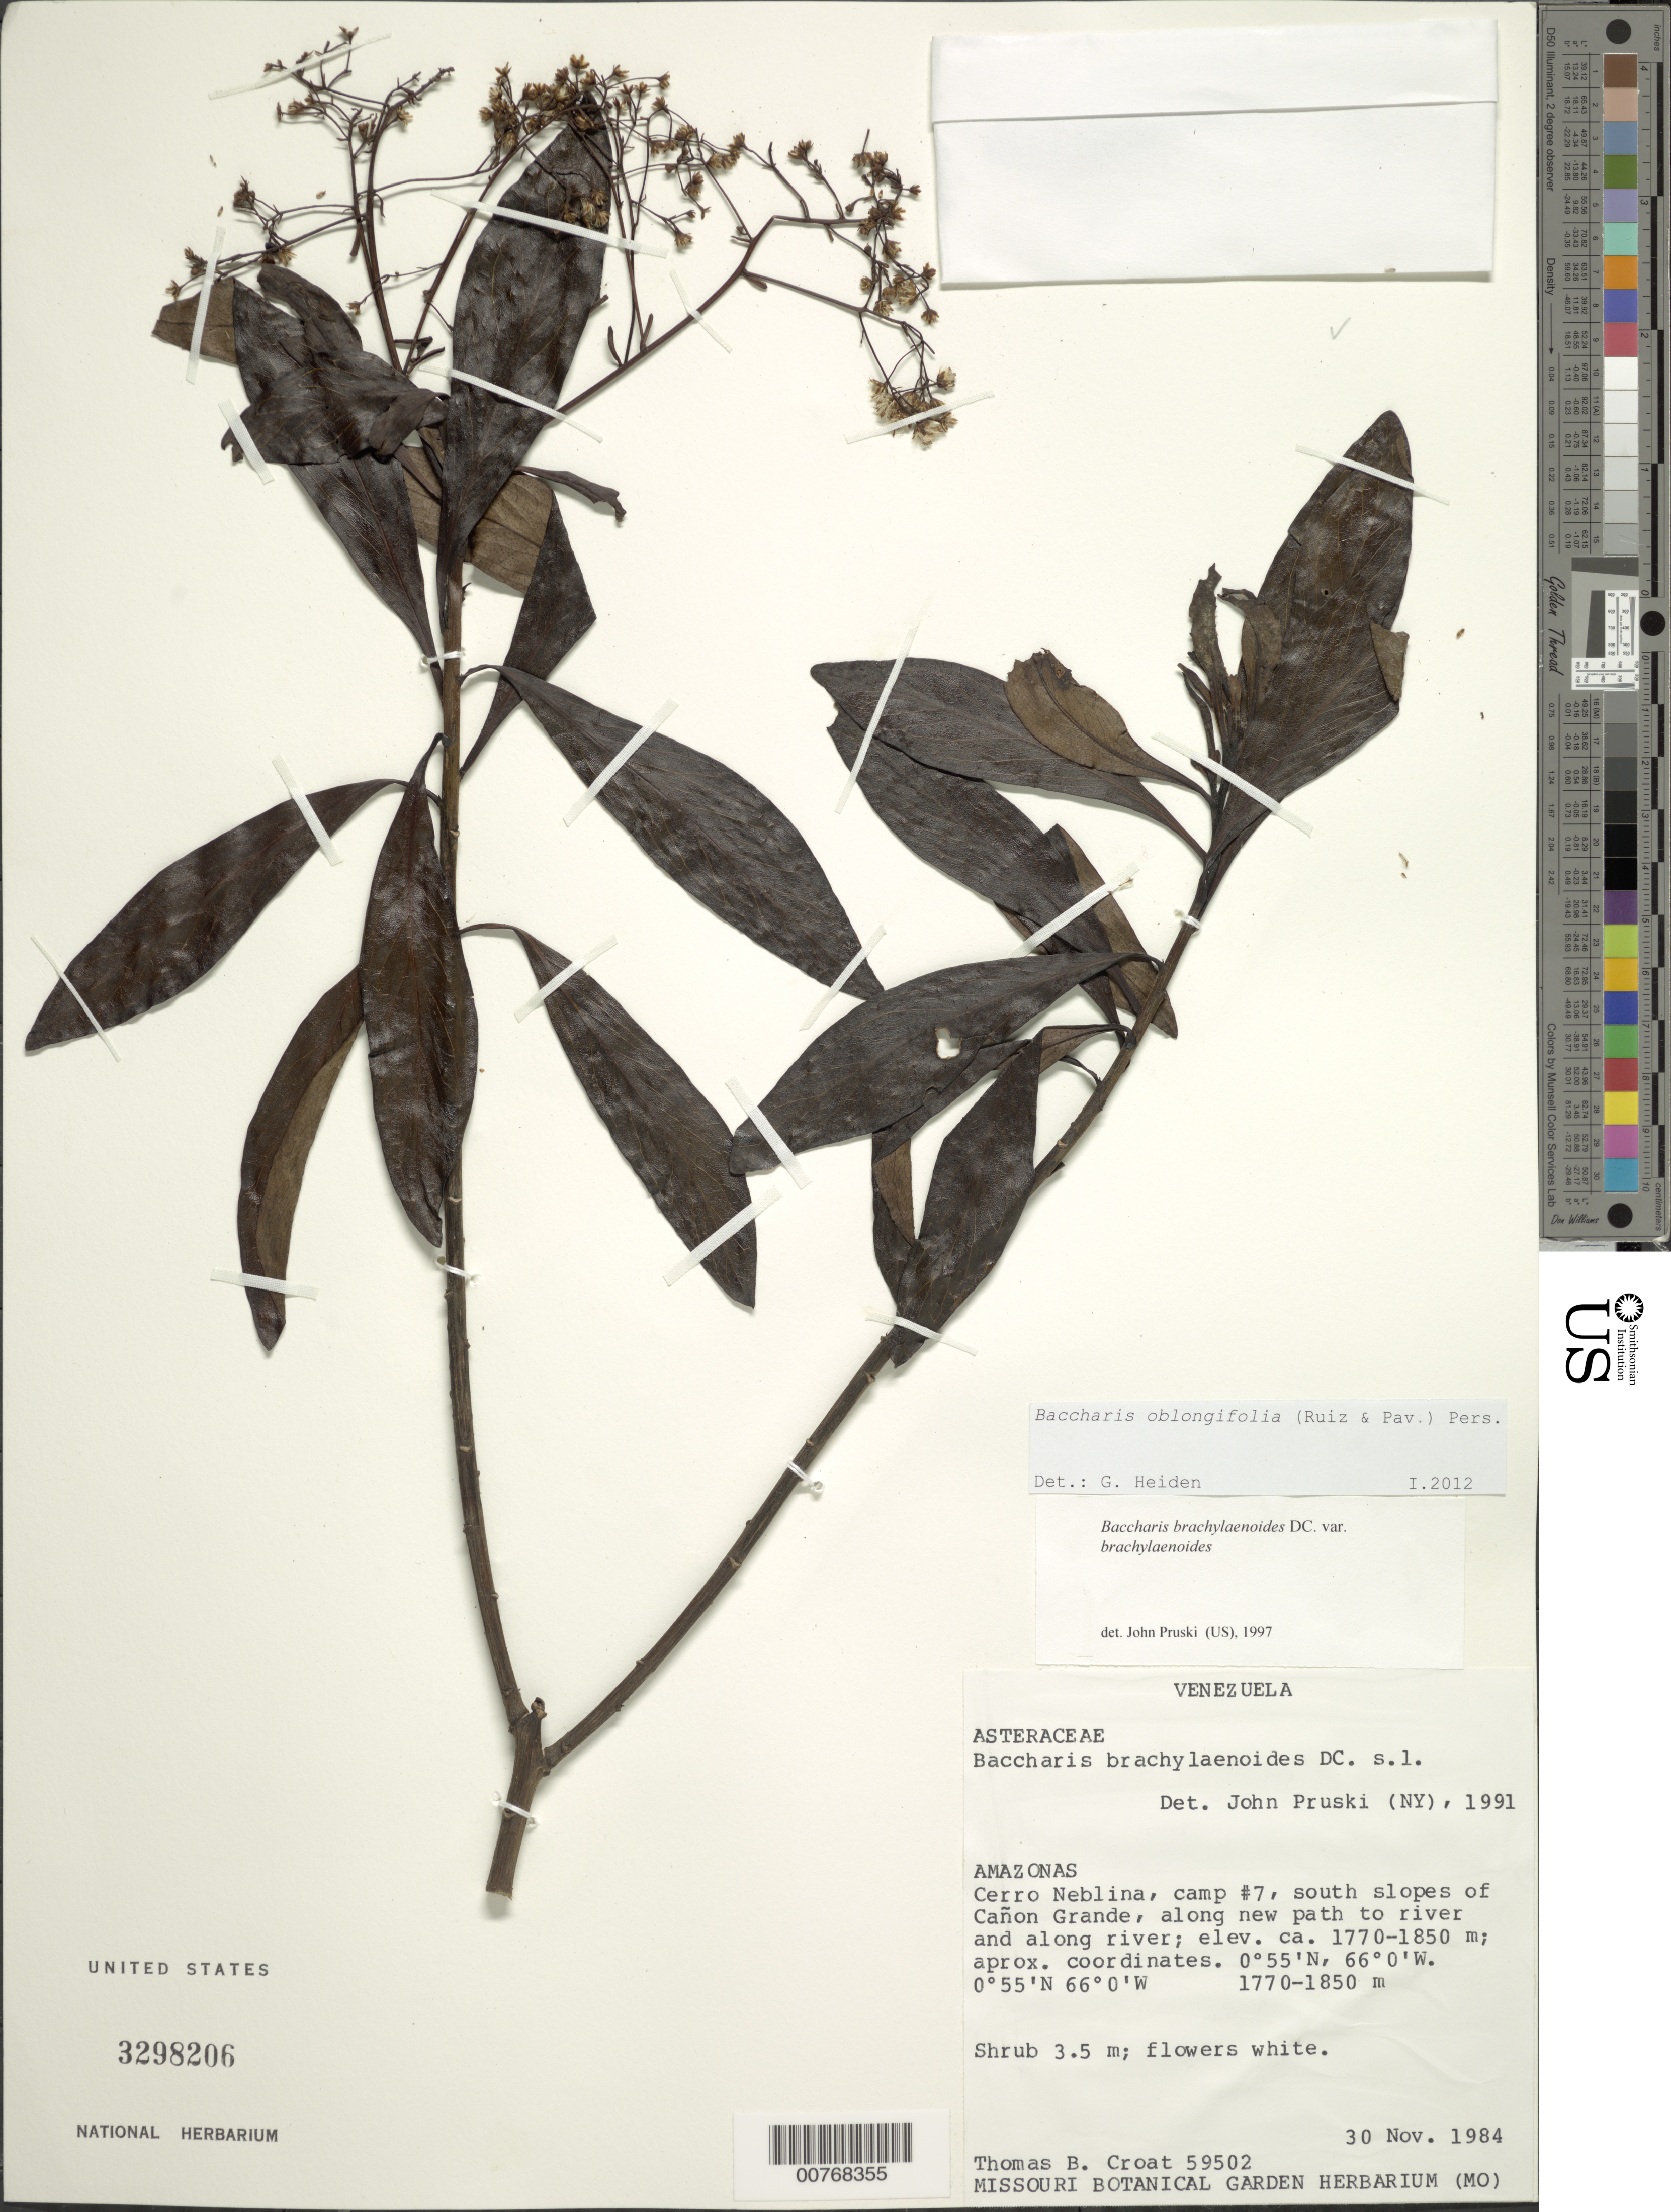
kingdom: Plantae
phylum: Tracheophyta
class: Magnoliopsida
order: Asterales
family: Asteraceae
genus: Baccharis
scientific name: Baccharis oblongifolia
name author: (Ruiz & Pav.) Pers.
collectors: T. B. Croat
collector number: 59502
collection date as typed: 30-Nov-84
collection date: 1984-11-30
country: Venezuela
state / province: Amazonas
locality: Cerro Neblina, camp #7, S slopes of Cañon Grande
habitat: Along new path to river and along river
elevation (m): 1770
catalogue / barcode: US 3298206